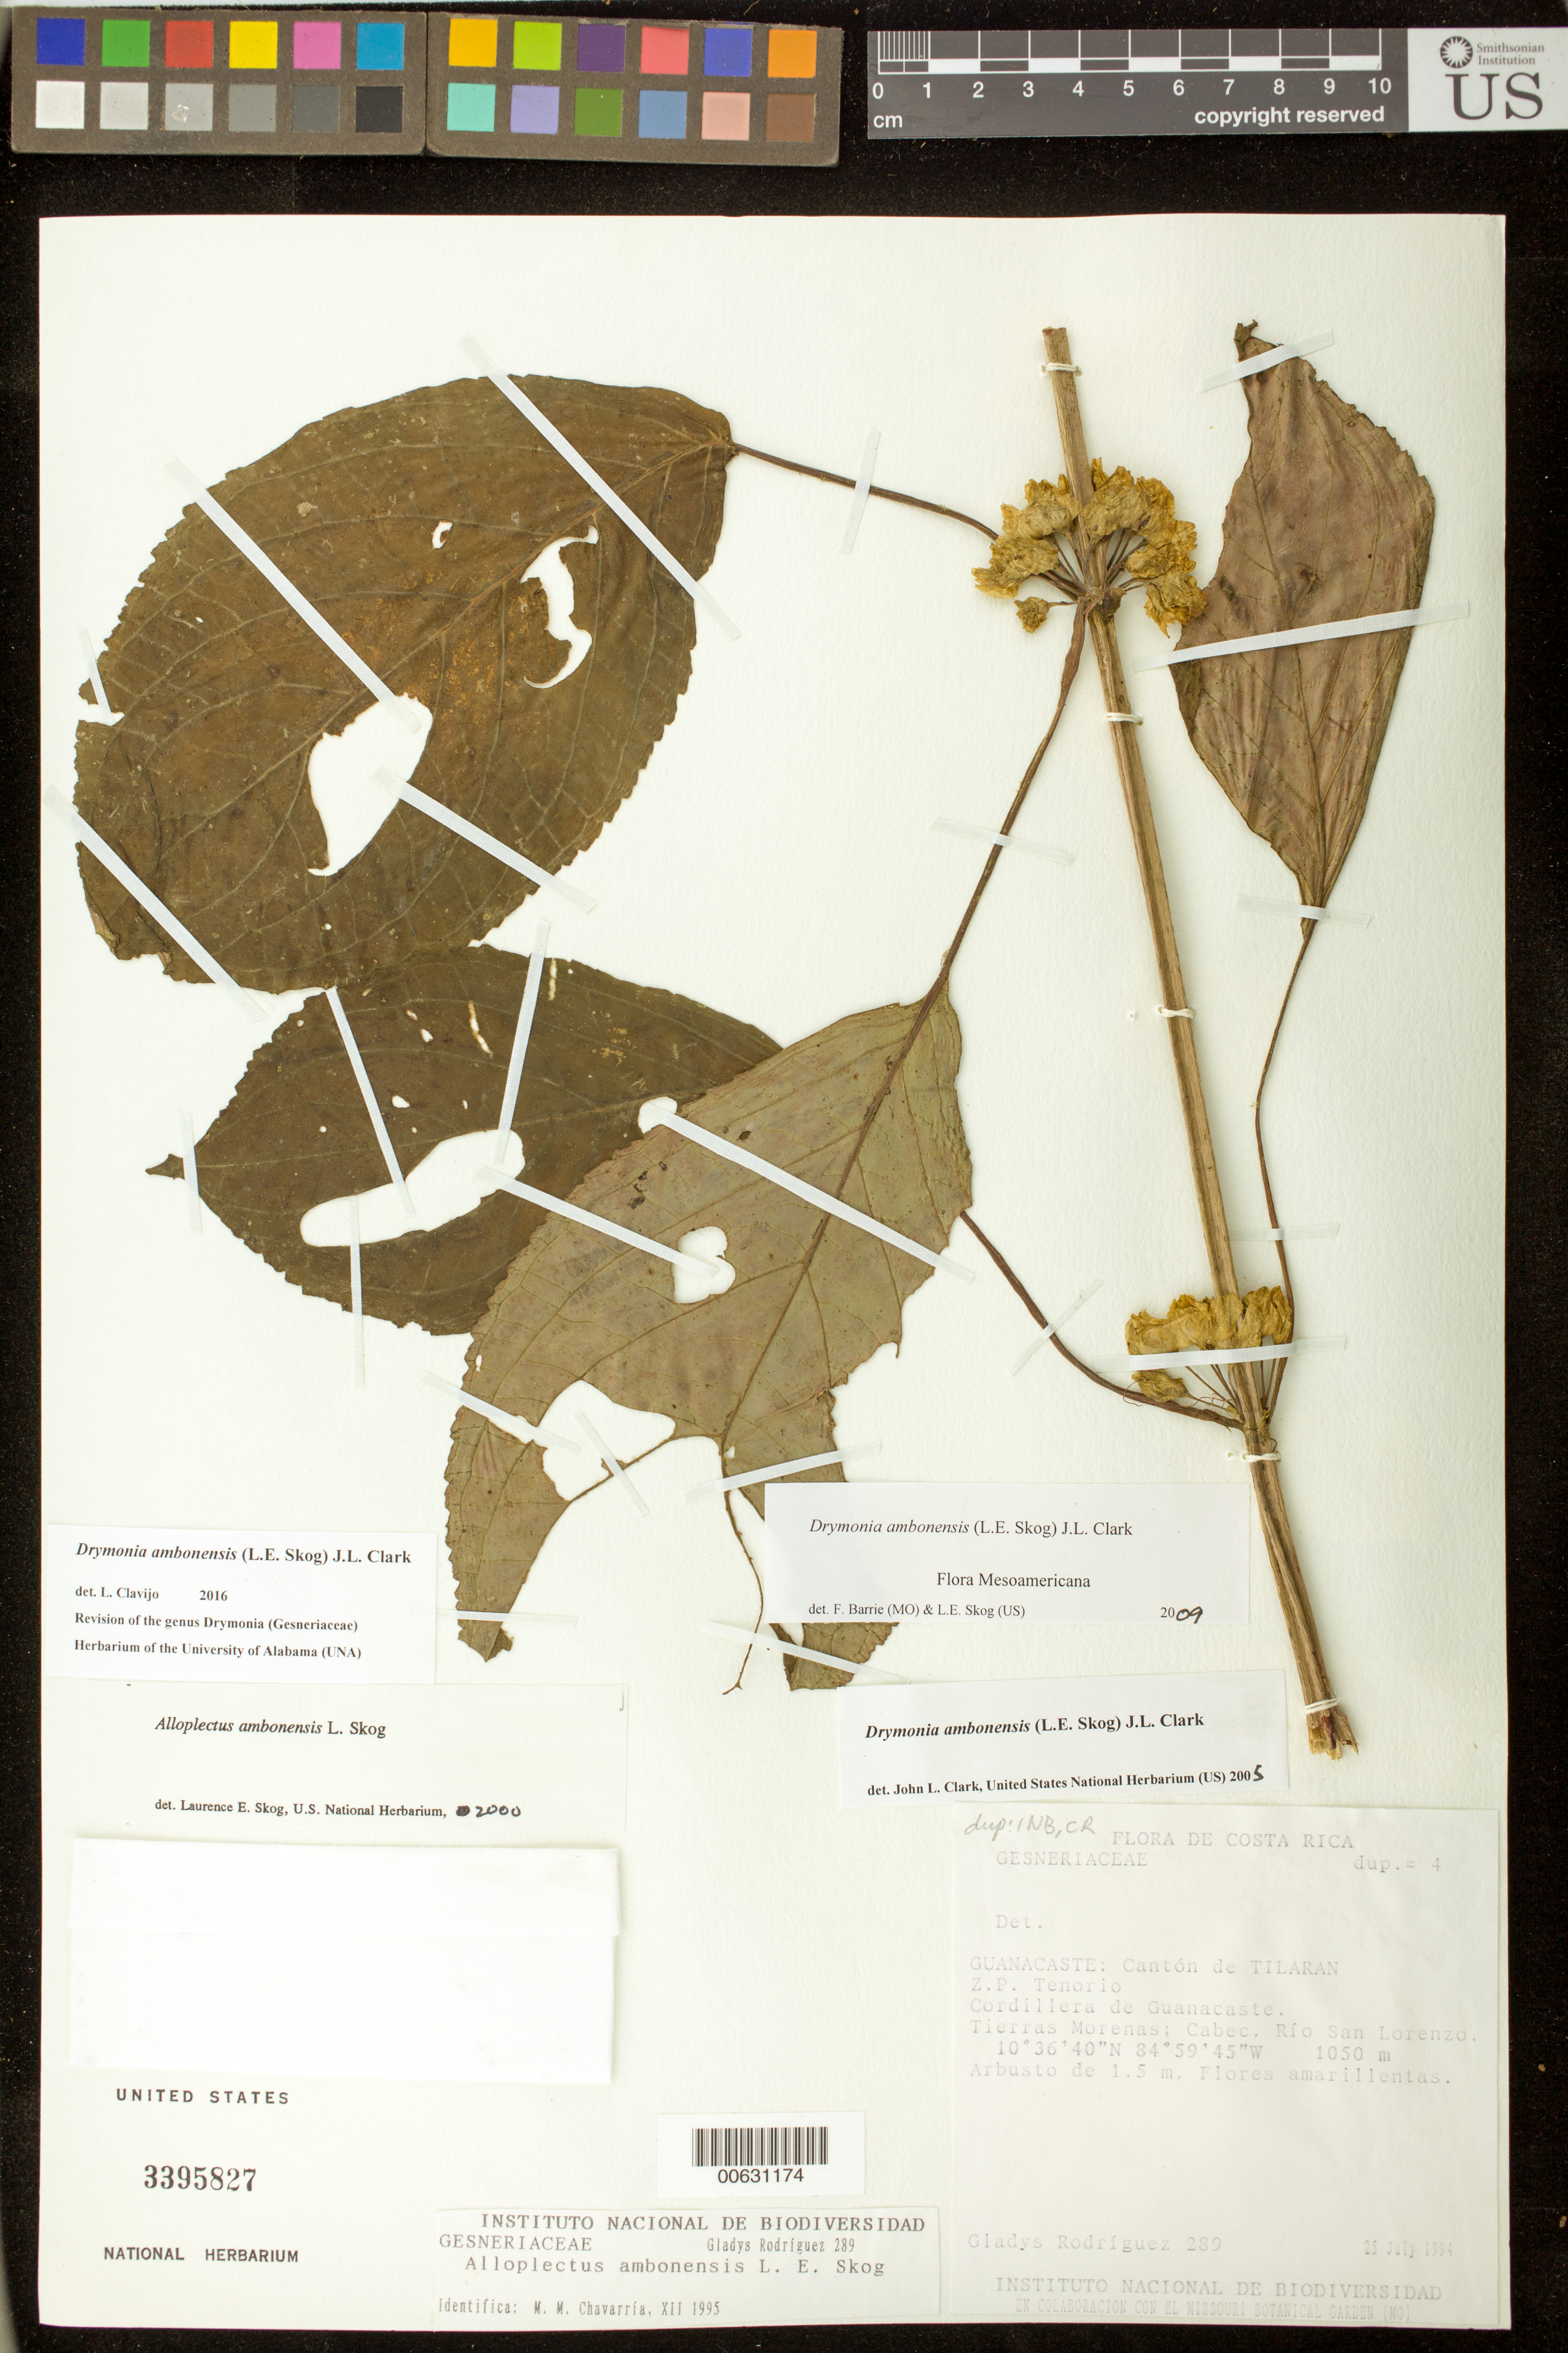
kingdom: Plantae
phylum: Tracheophyta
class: Magnoliopsida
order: Lamiales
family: Gesneriaceae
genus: Drymonia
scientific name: Drymonia ambonensis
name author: (L.E. Skog) J.L. Clark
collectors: G. Rodriguez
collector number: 289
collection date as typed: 25 Jul 1994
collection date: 1994-07-25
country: Costa Rica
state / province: Guanacaste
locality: Cantón de Tilaran, Z.P. Tenorio, Cordillera de Guanacaste, Tierras Morenas; Cabec. Río San Lorenzo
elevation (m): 1050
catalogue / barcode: US 3395827